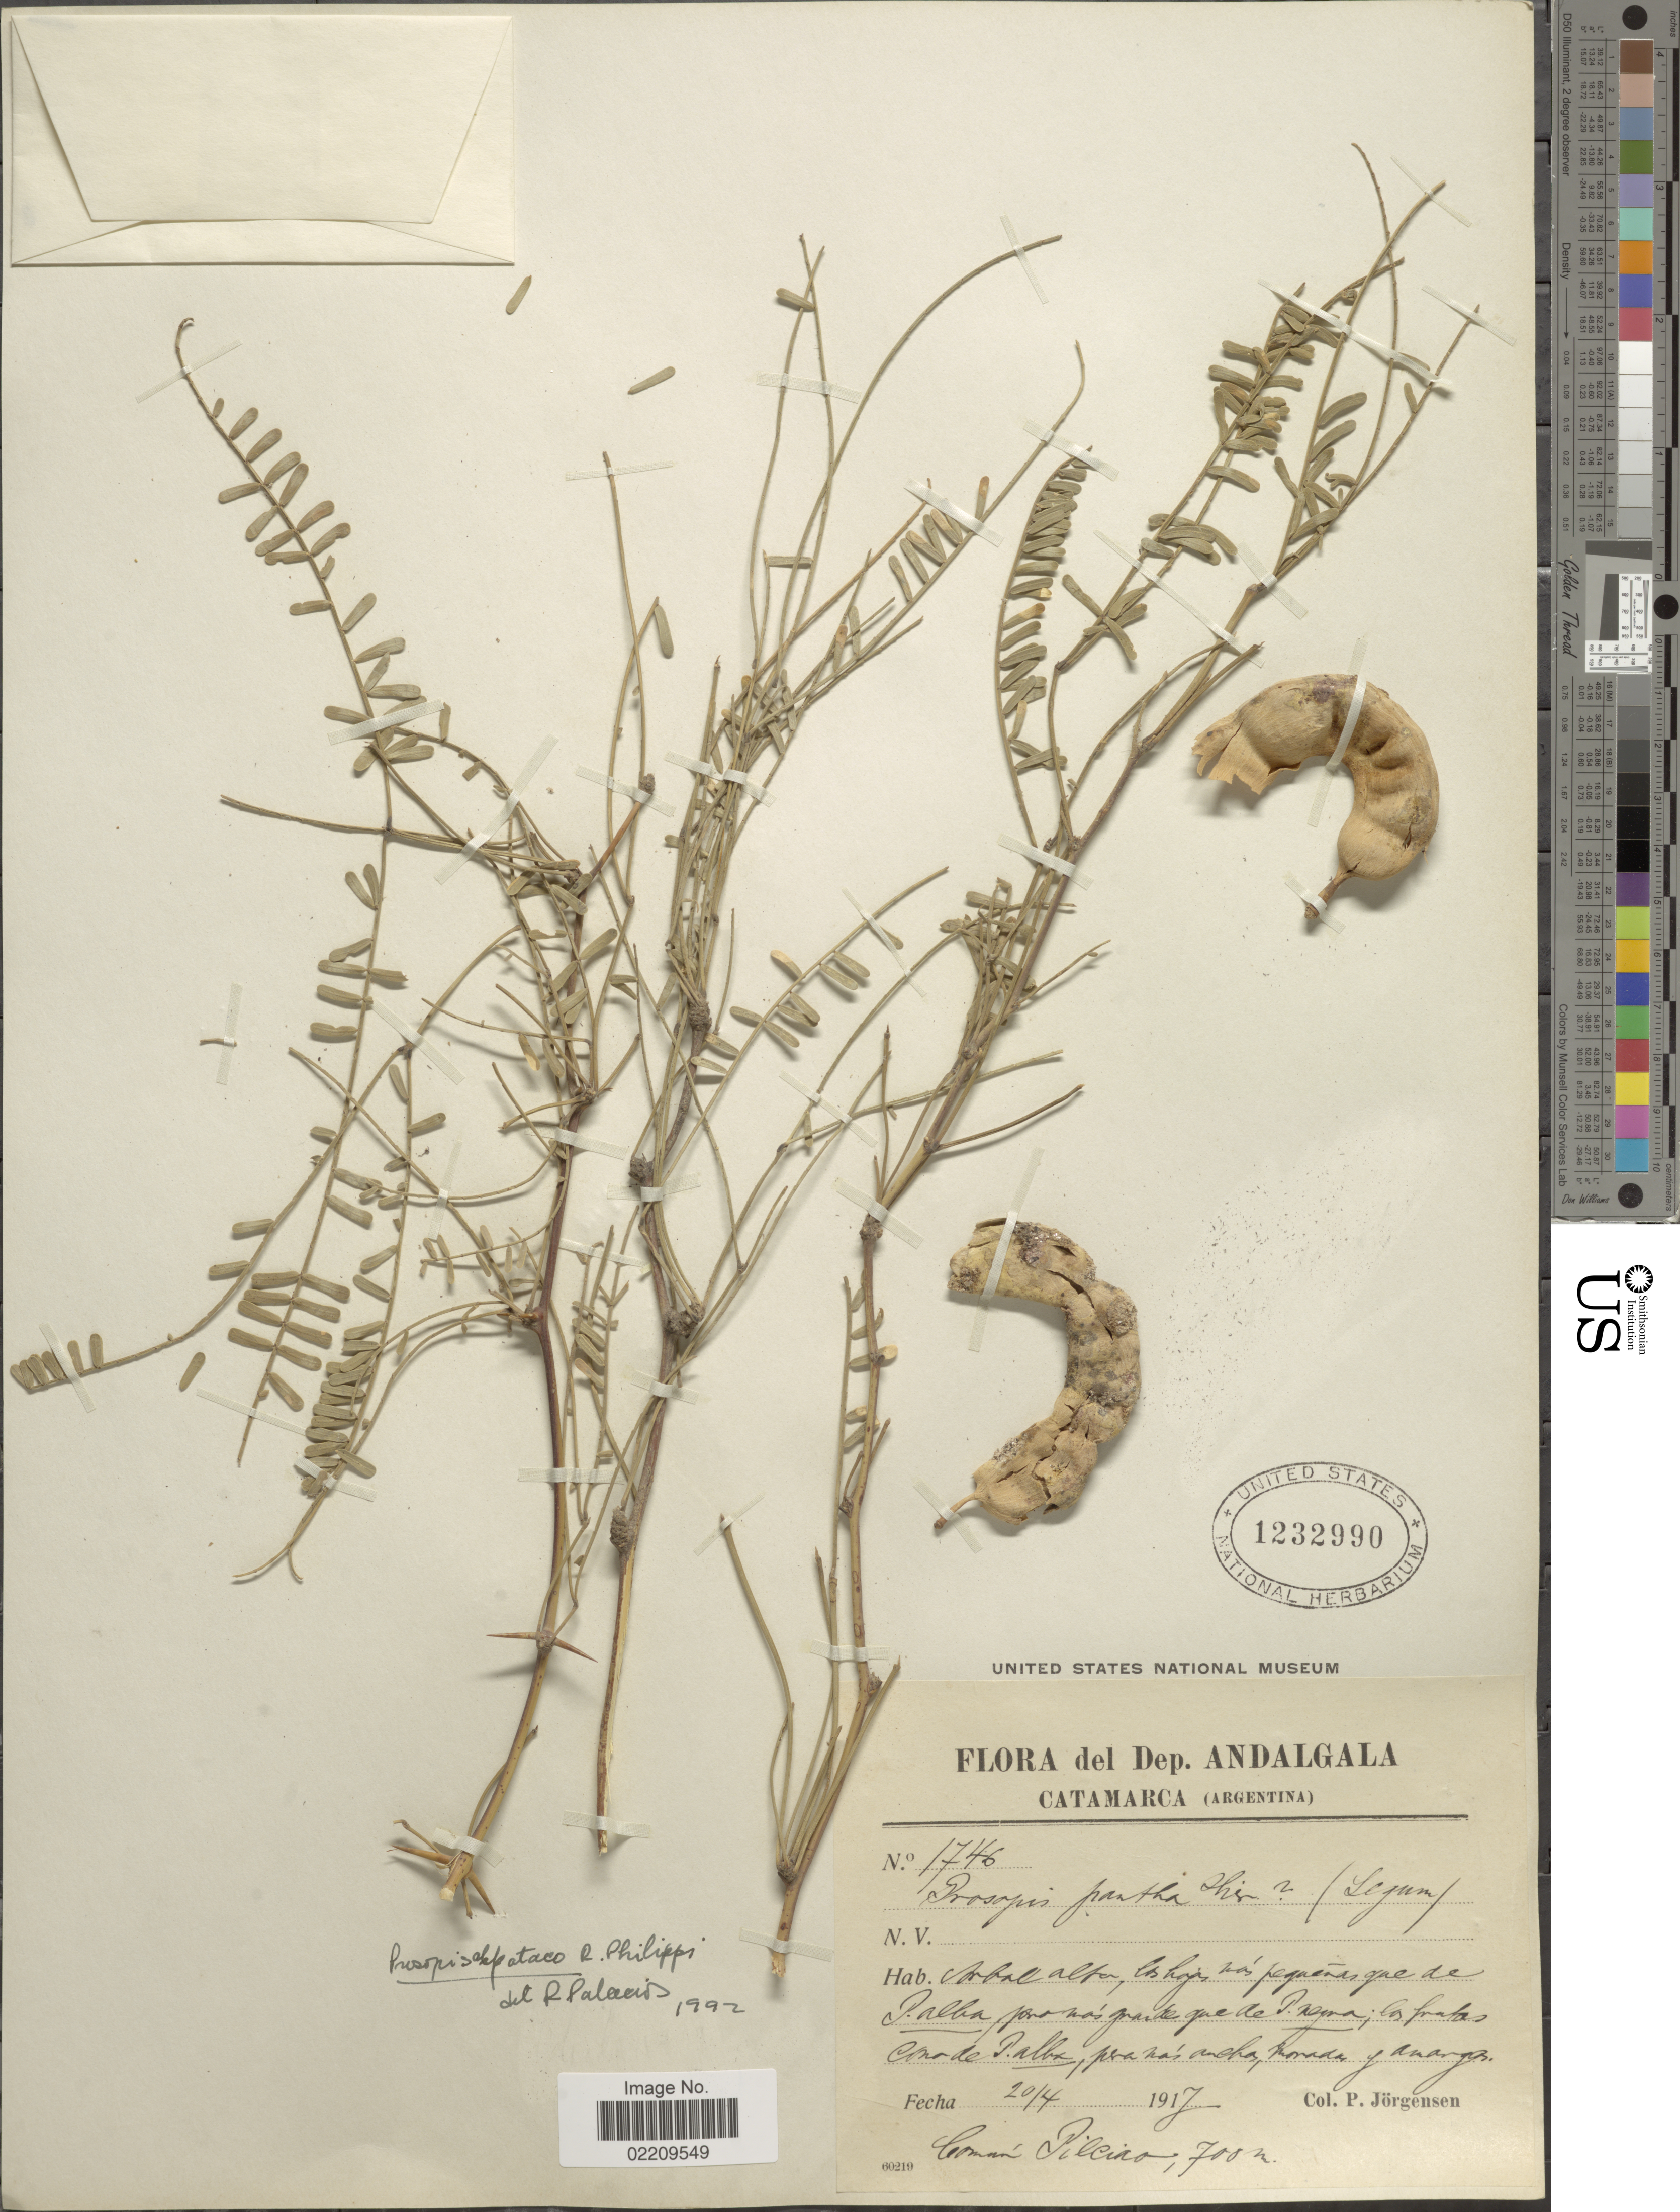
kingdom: Plantae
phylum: Tracheophyta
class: Magnoliopsida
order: Fabales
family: Fabaceae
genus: Neltuma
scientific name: Neltuma alpataco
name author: (Phil.) C. E. Hughes & G.P. Lewis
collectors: P. Jörgensen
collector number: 1746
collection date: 1917-04-20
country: Argentina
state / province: Catamarca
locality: Dep. Andalgala.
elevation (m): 700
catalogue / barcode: US 1232990